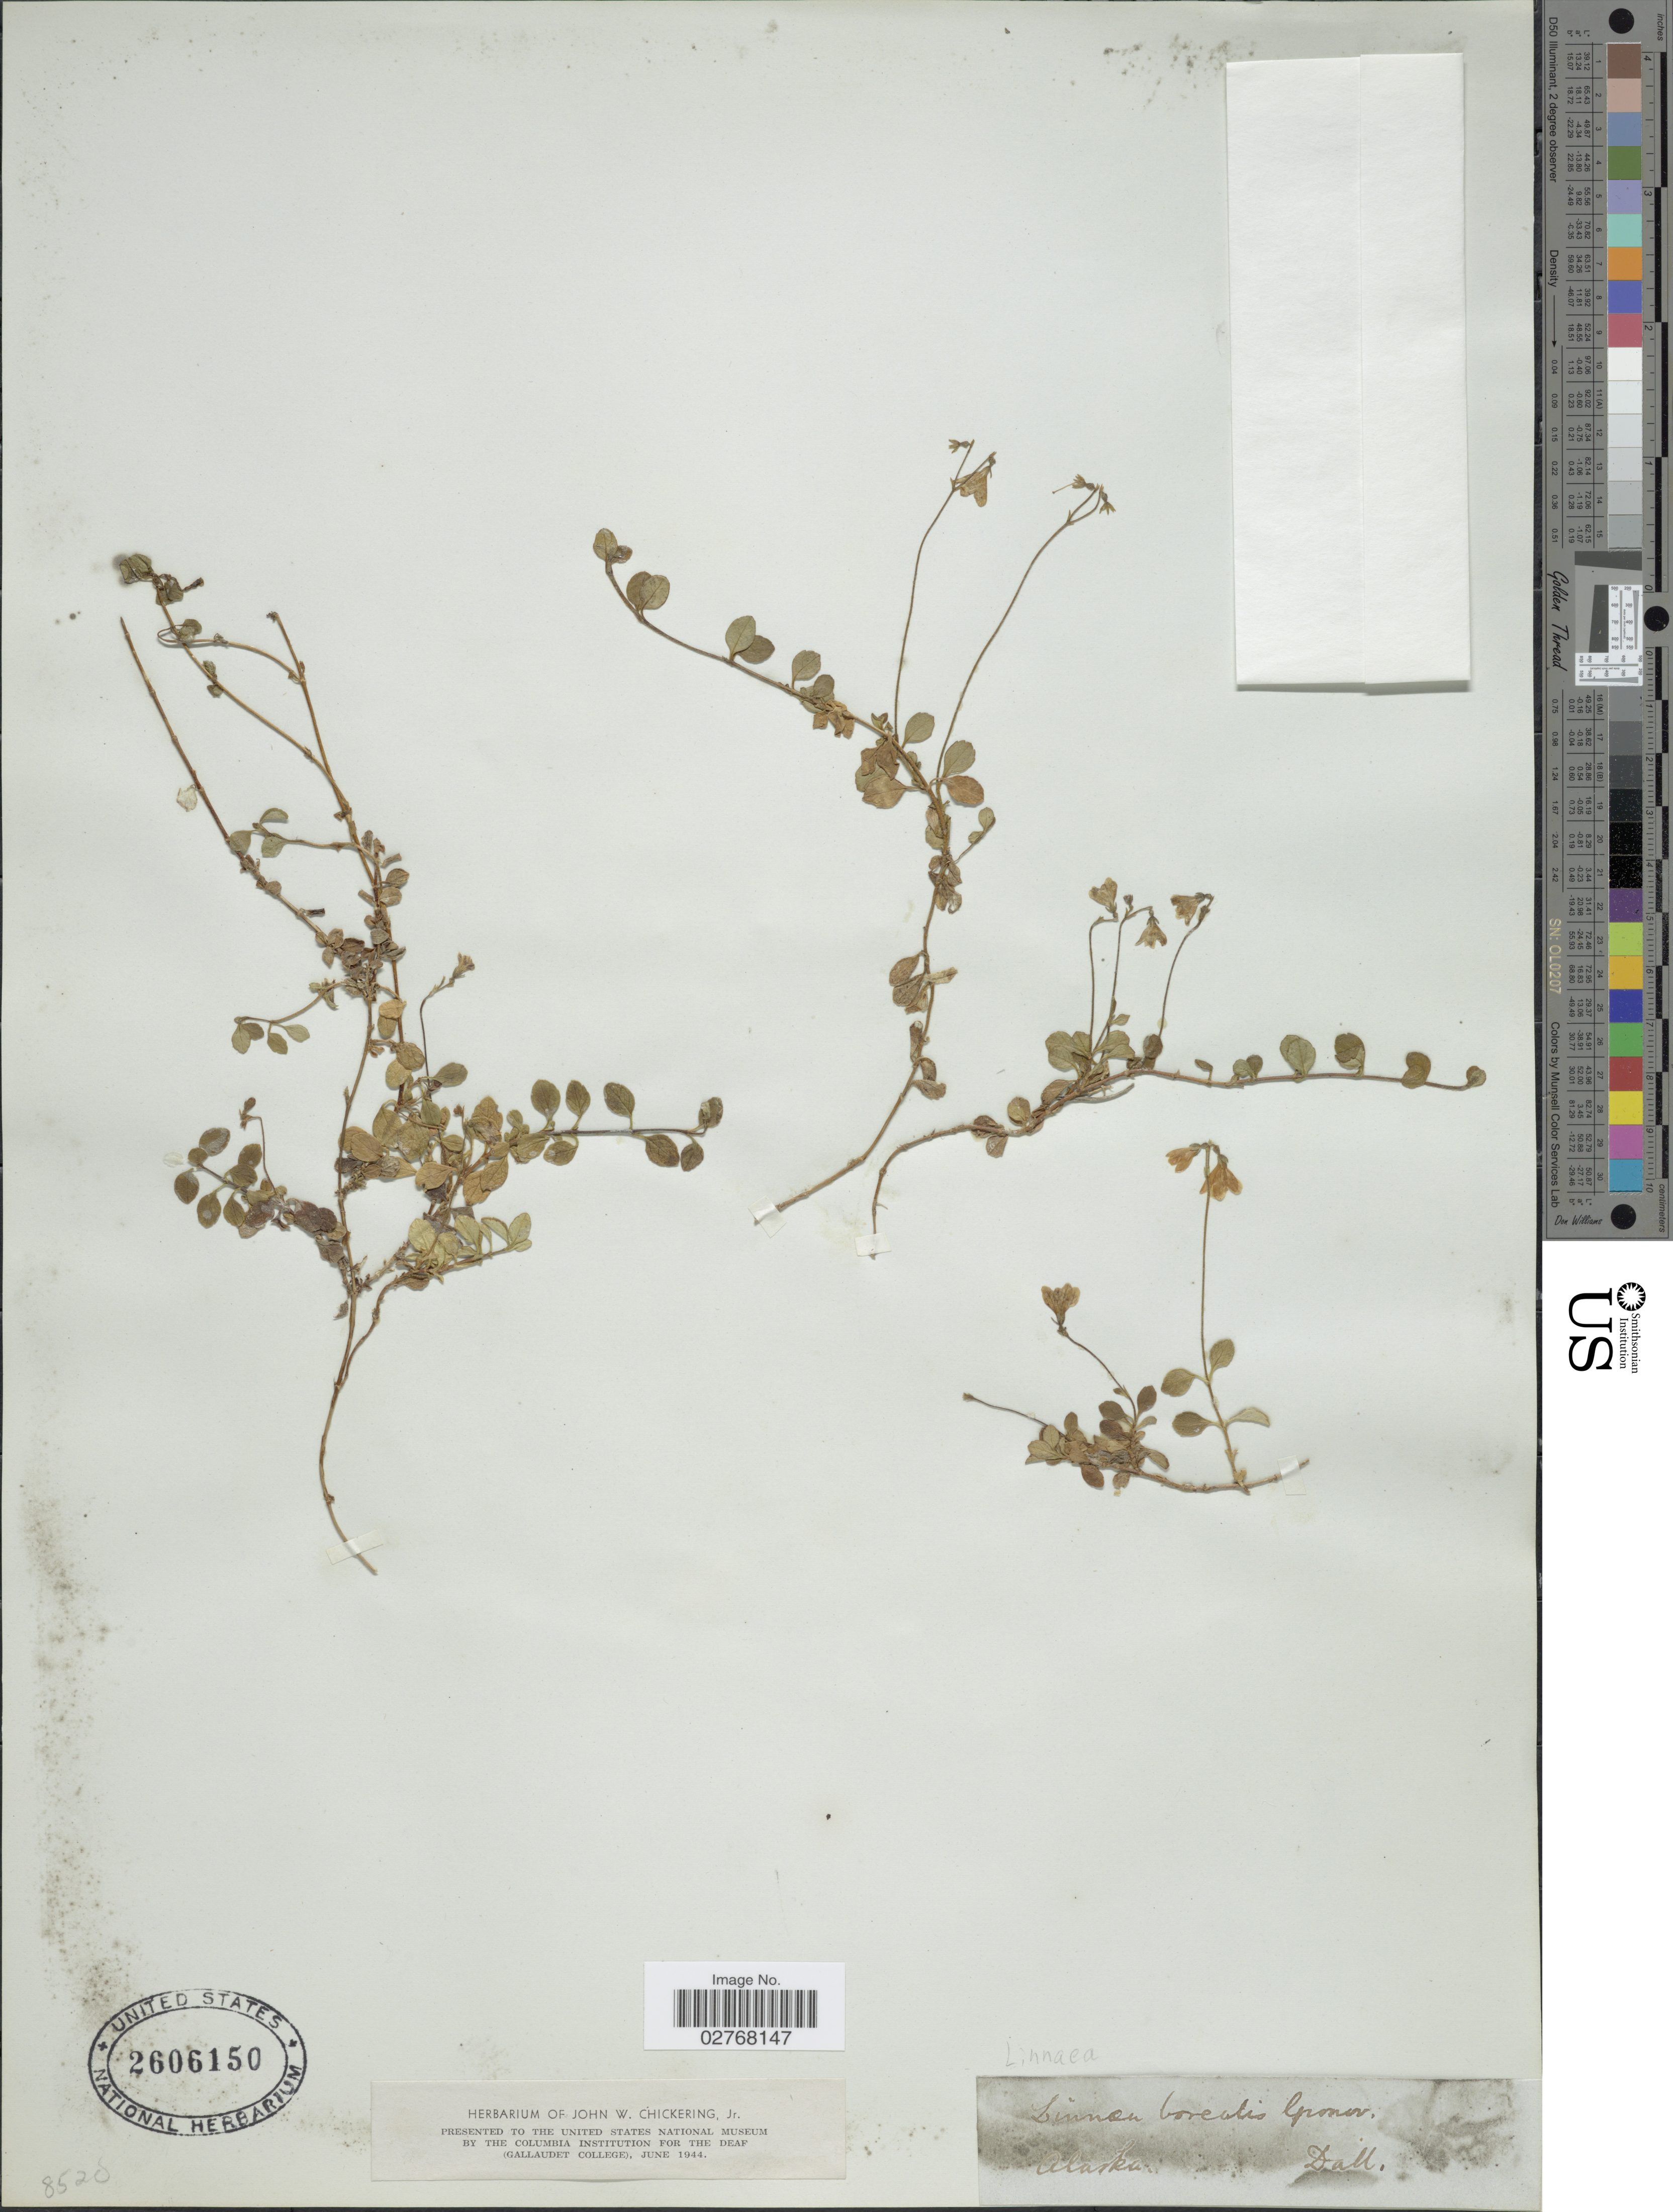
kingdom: Plantae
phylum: Tracheophyta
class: Magnoliopsida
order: Dipsacales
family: Caprifoliaceae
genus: Linnaea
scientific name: Linnaea borealis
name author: L.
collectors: -. Dall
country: United States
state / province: Alaska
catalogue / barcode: US 2606150